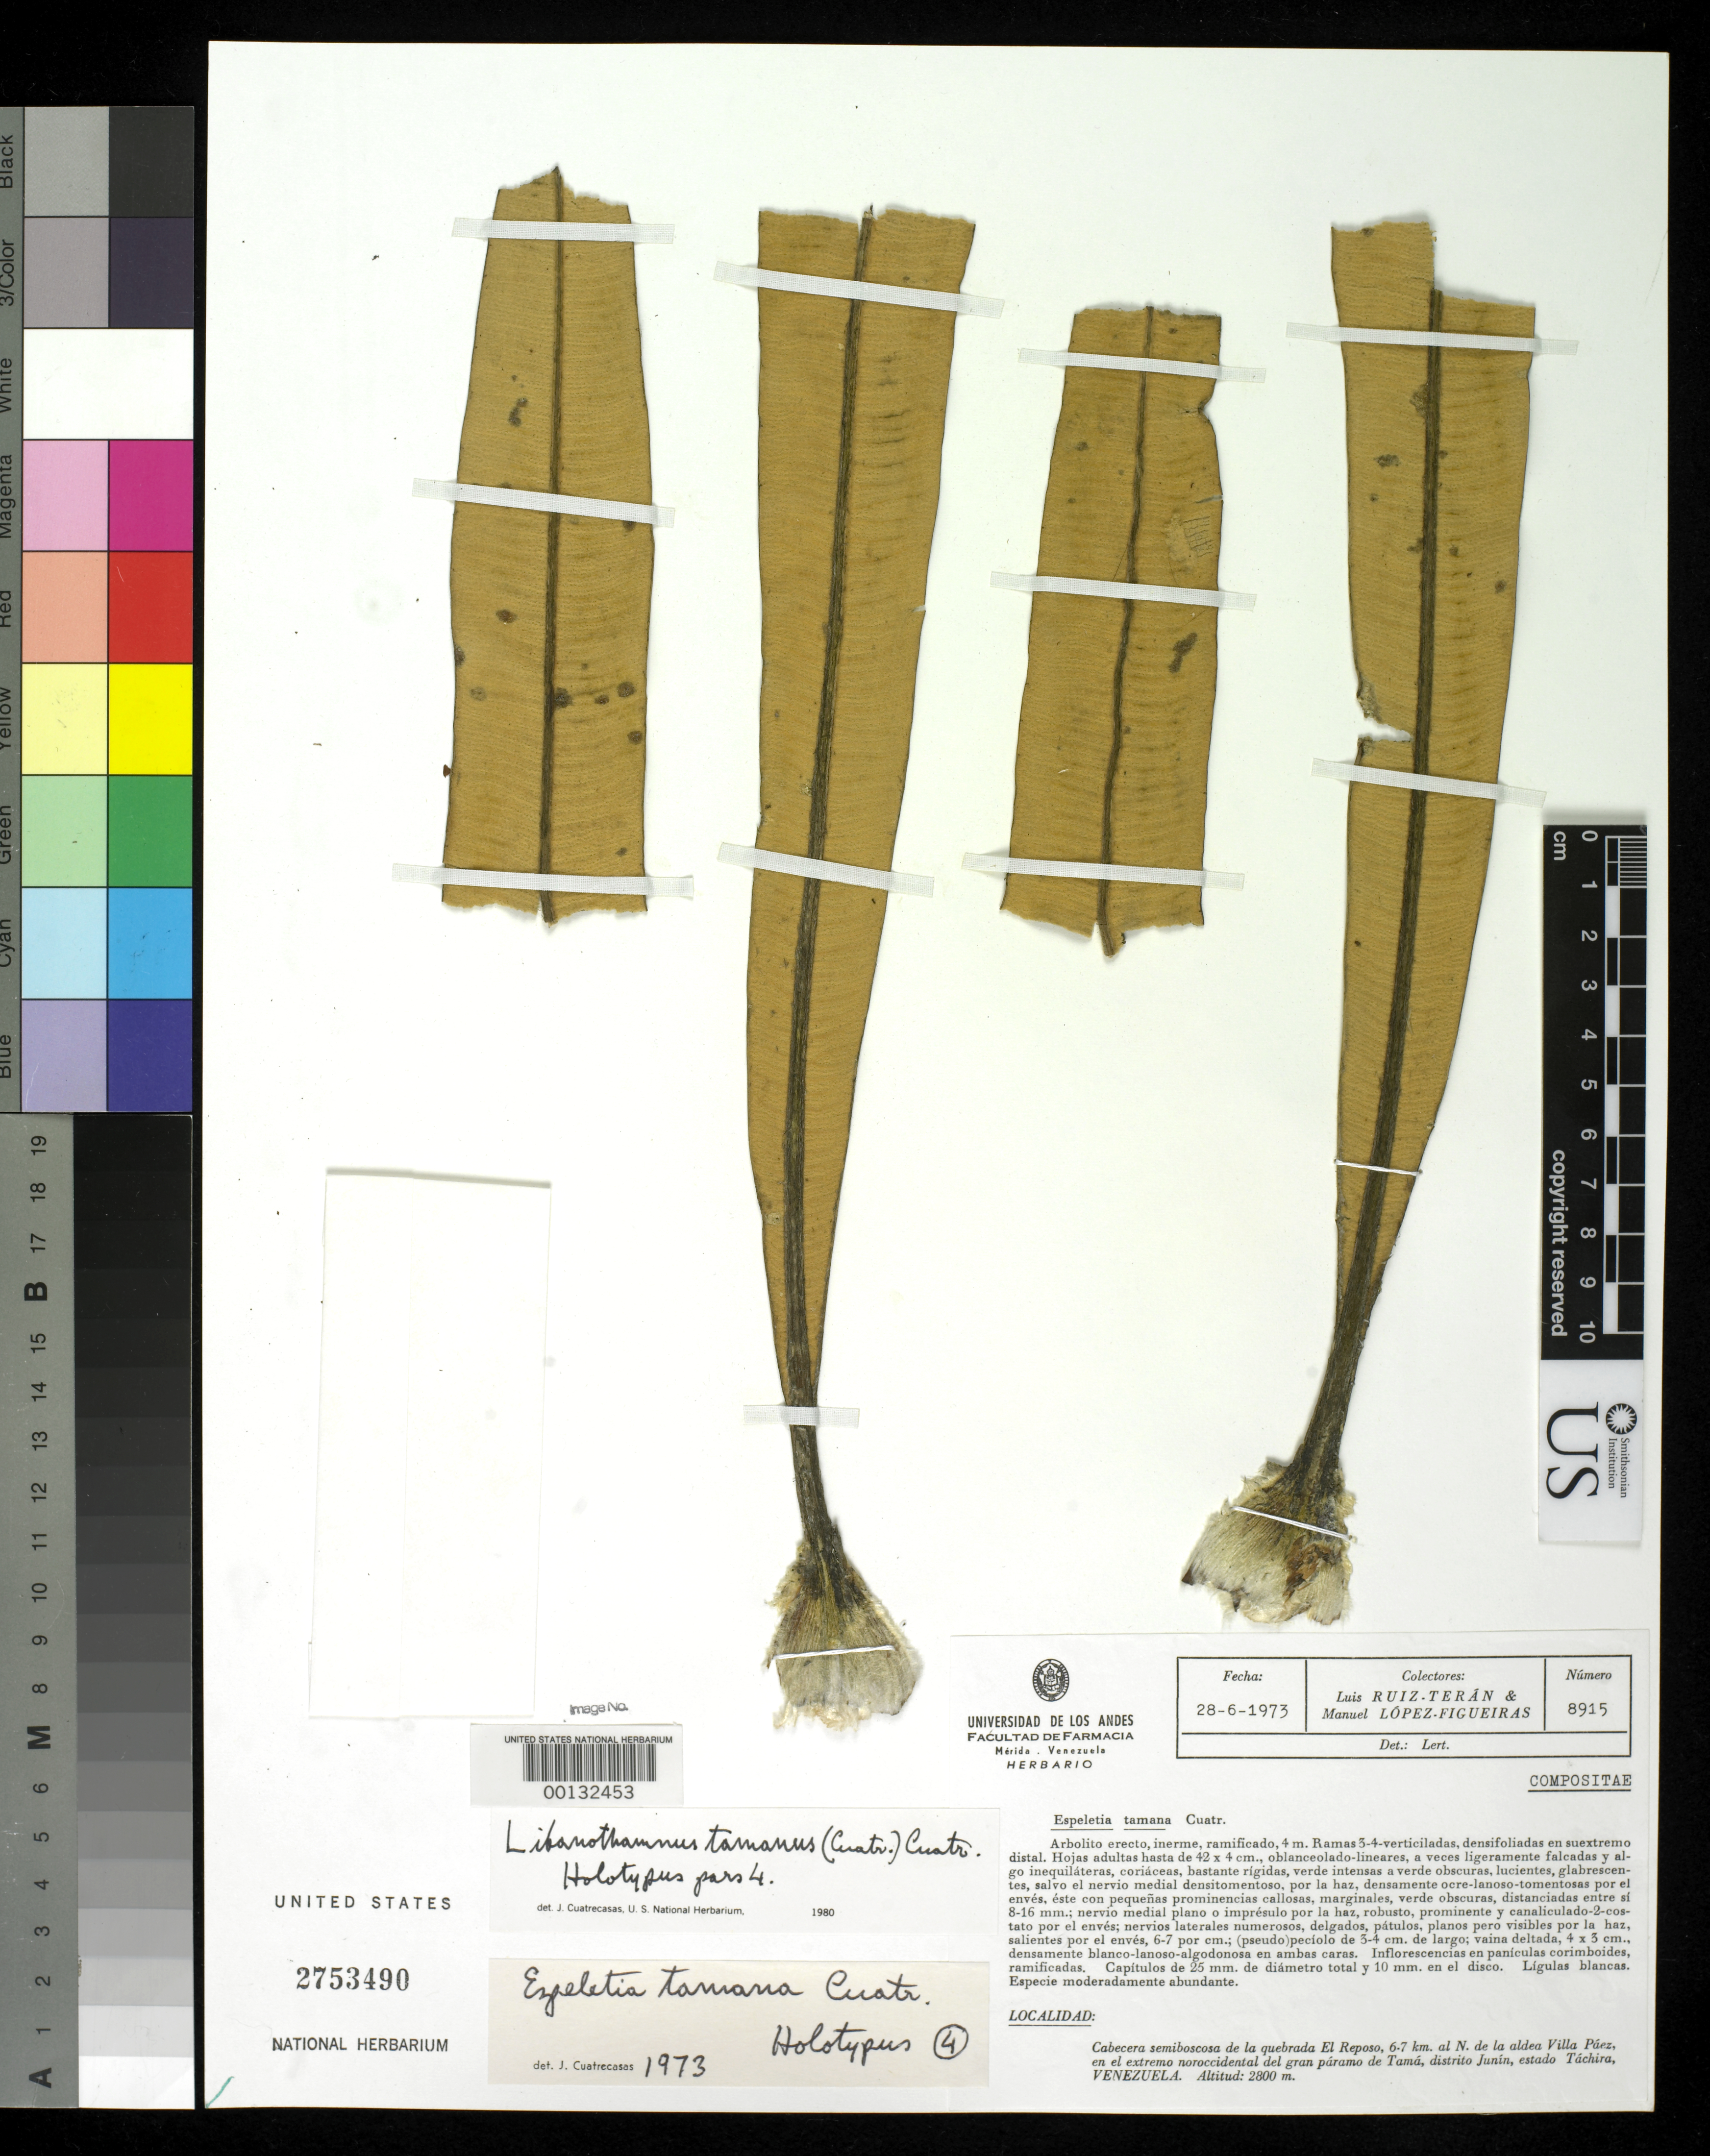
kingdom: Plantae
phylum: Tracheophyta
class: Magnoliopsida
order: Asterales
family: Asteraceae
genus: Espeletia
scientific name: Espeletia tamana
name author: Cuatrec.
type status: Holotype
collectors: L. E. Ruíz-Terán & M. López Figueiras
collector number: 8915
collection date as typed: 28 Jun 1973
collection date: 1973-06-28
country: Venezuela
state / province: Tachira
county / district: Junin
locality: Quebrada El Reposo, 6-7 km N de la aldea Villa Paez, extremo noroccidental de Gran Páramo de Tama. [Quebrada El Reposo, 6-7 km N from the village Villa Paez, NW end of Gran Páramo de Tama.].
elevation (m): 2800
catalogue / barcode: US 2753490